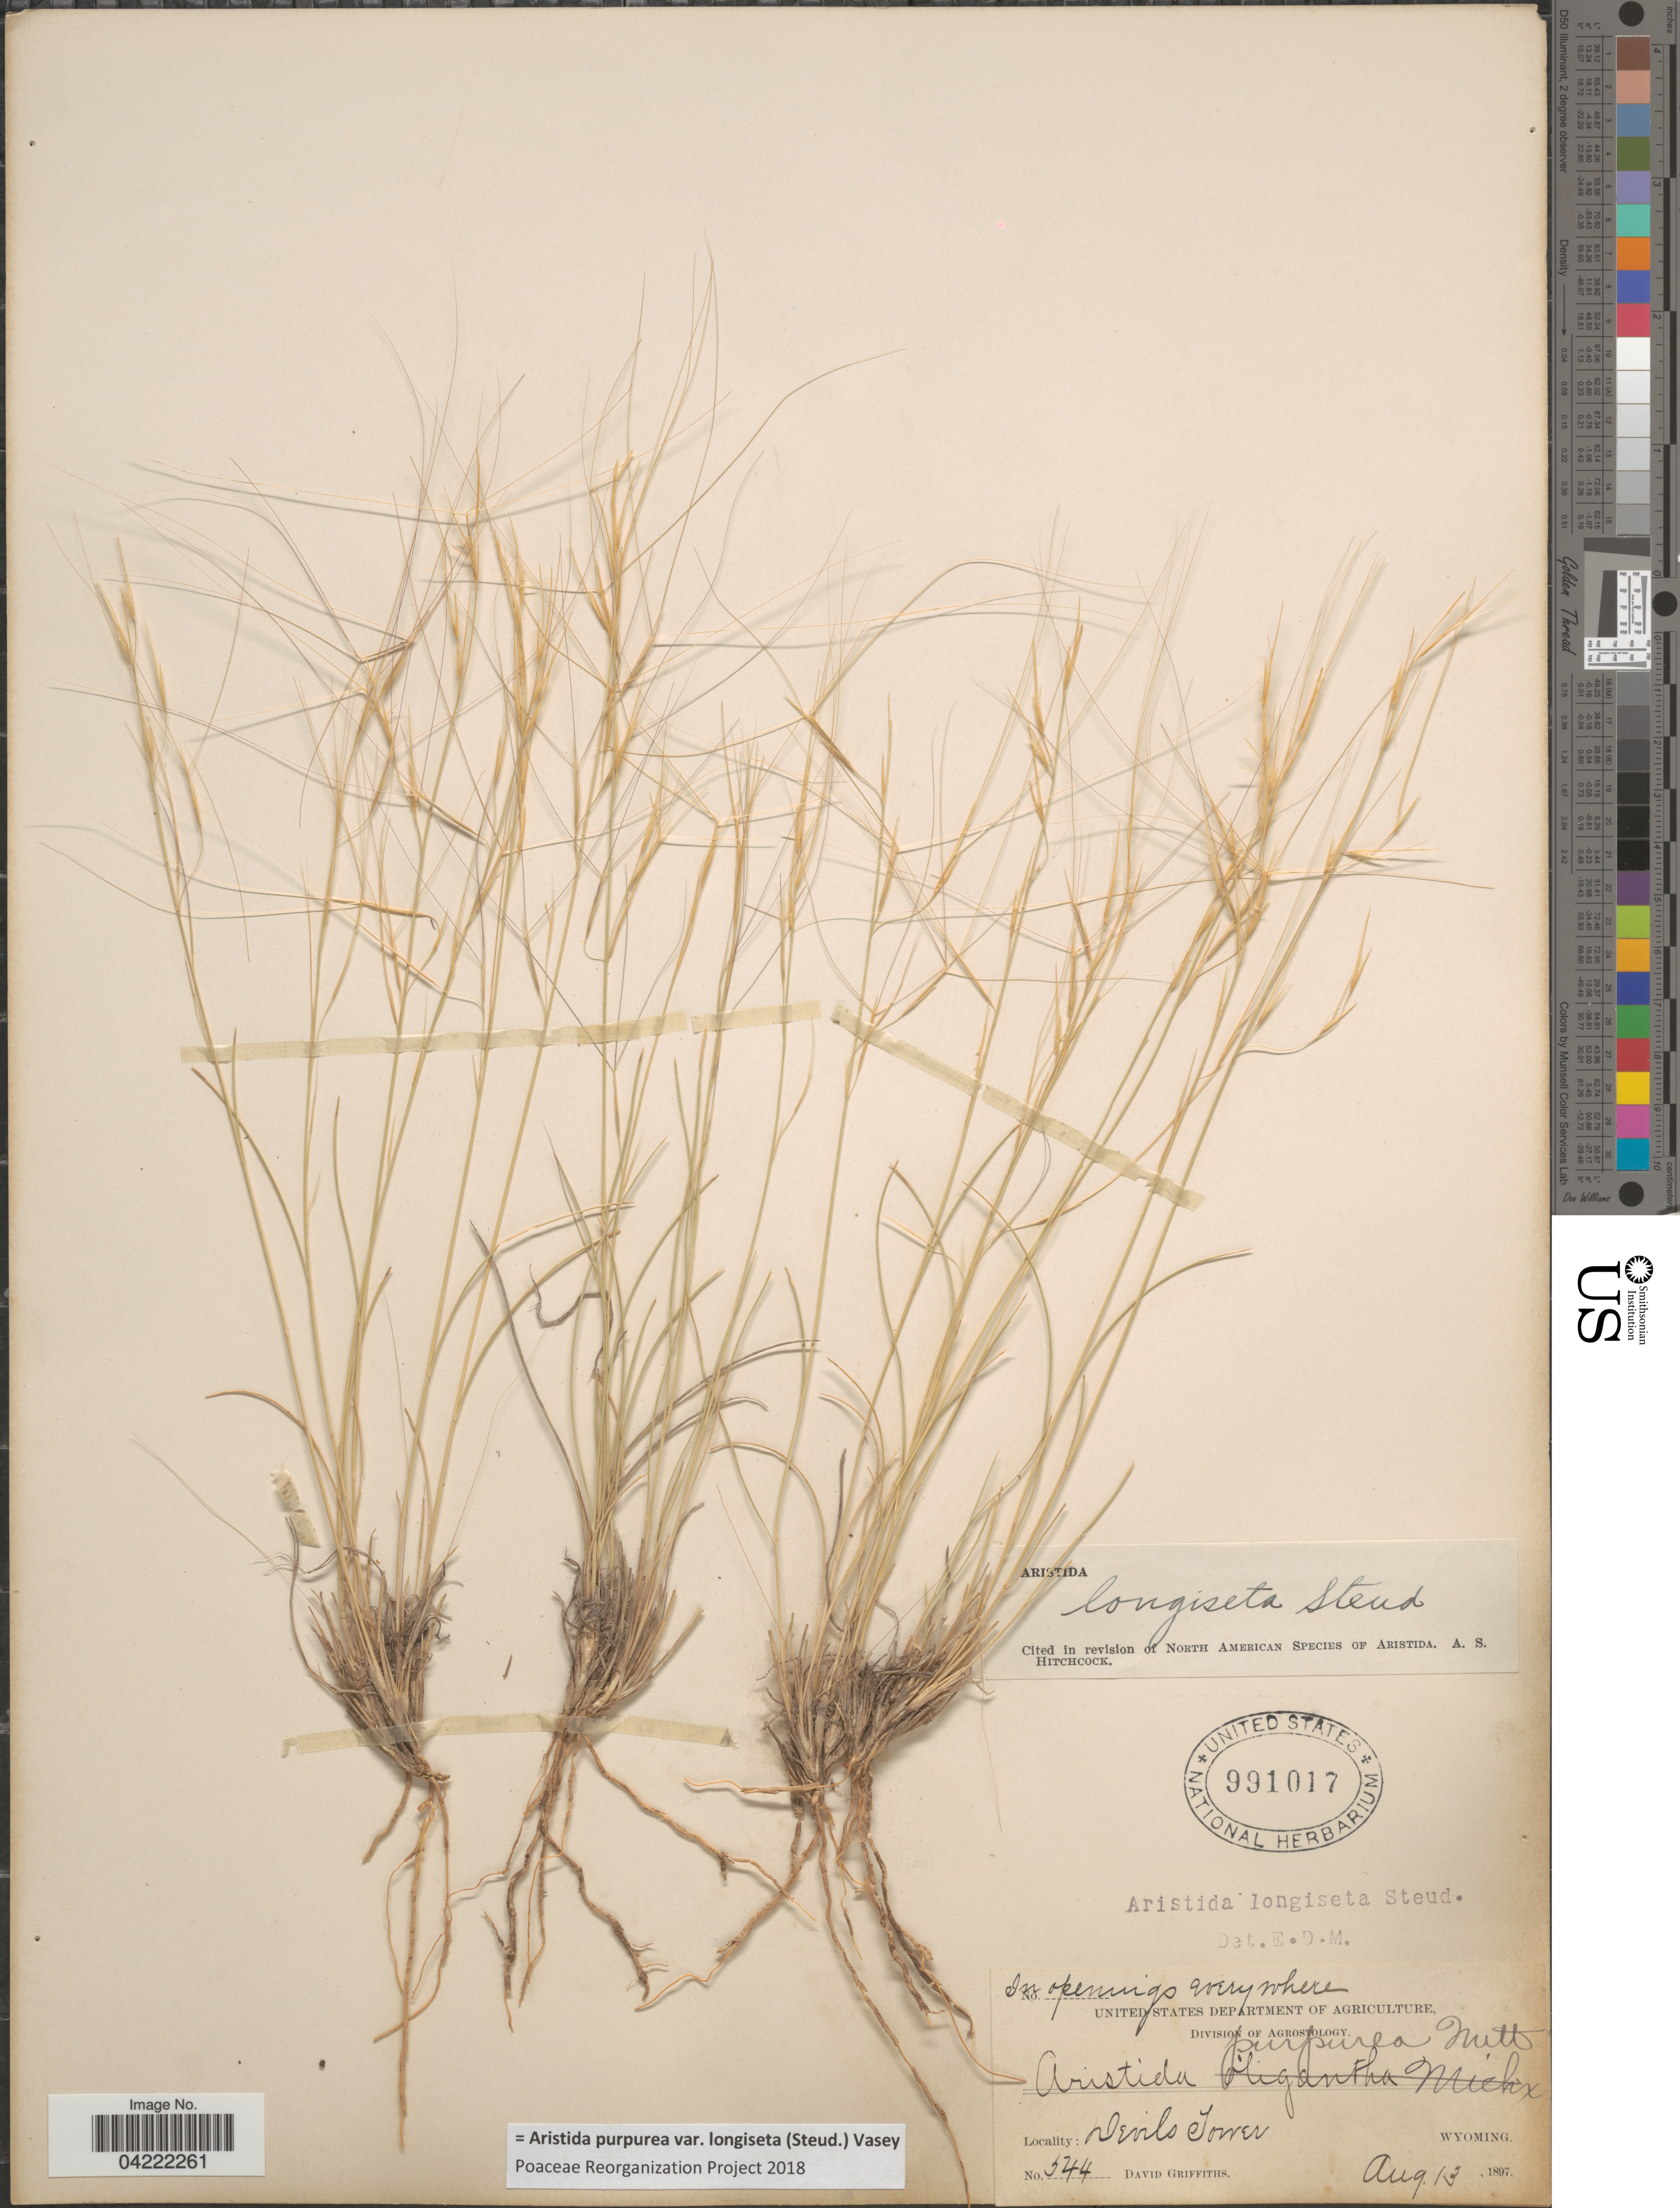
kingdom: Plantae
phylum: Tracheophyta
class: Liliopsida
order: Poales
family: Poaceae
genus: Aristida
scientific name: Aristida purpurea var. longiseta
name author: (Steud.) Vasey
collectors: D. Griffiths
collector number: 655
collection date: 1897-08-13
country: United States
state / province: Wyoming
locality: Devils Tower.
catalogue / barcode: US 991017